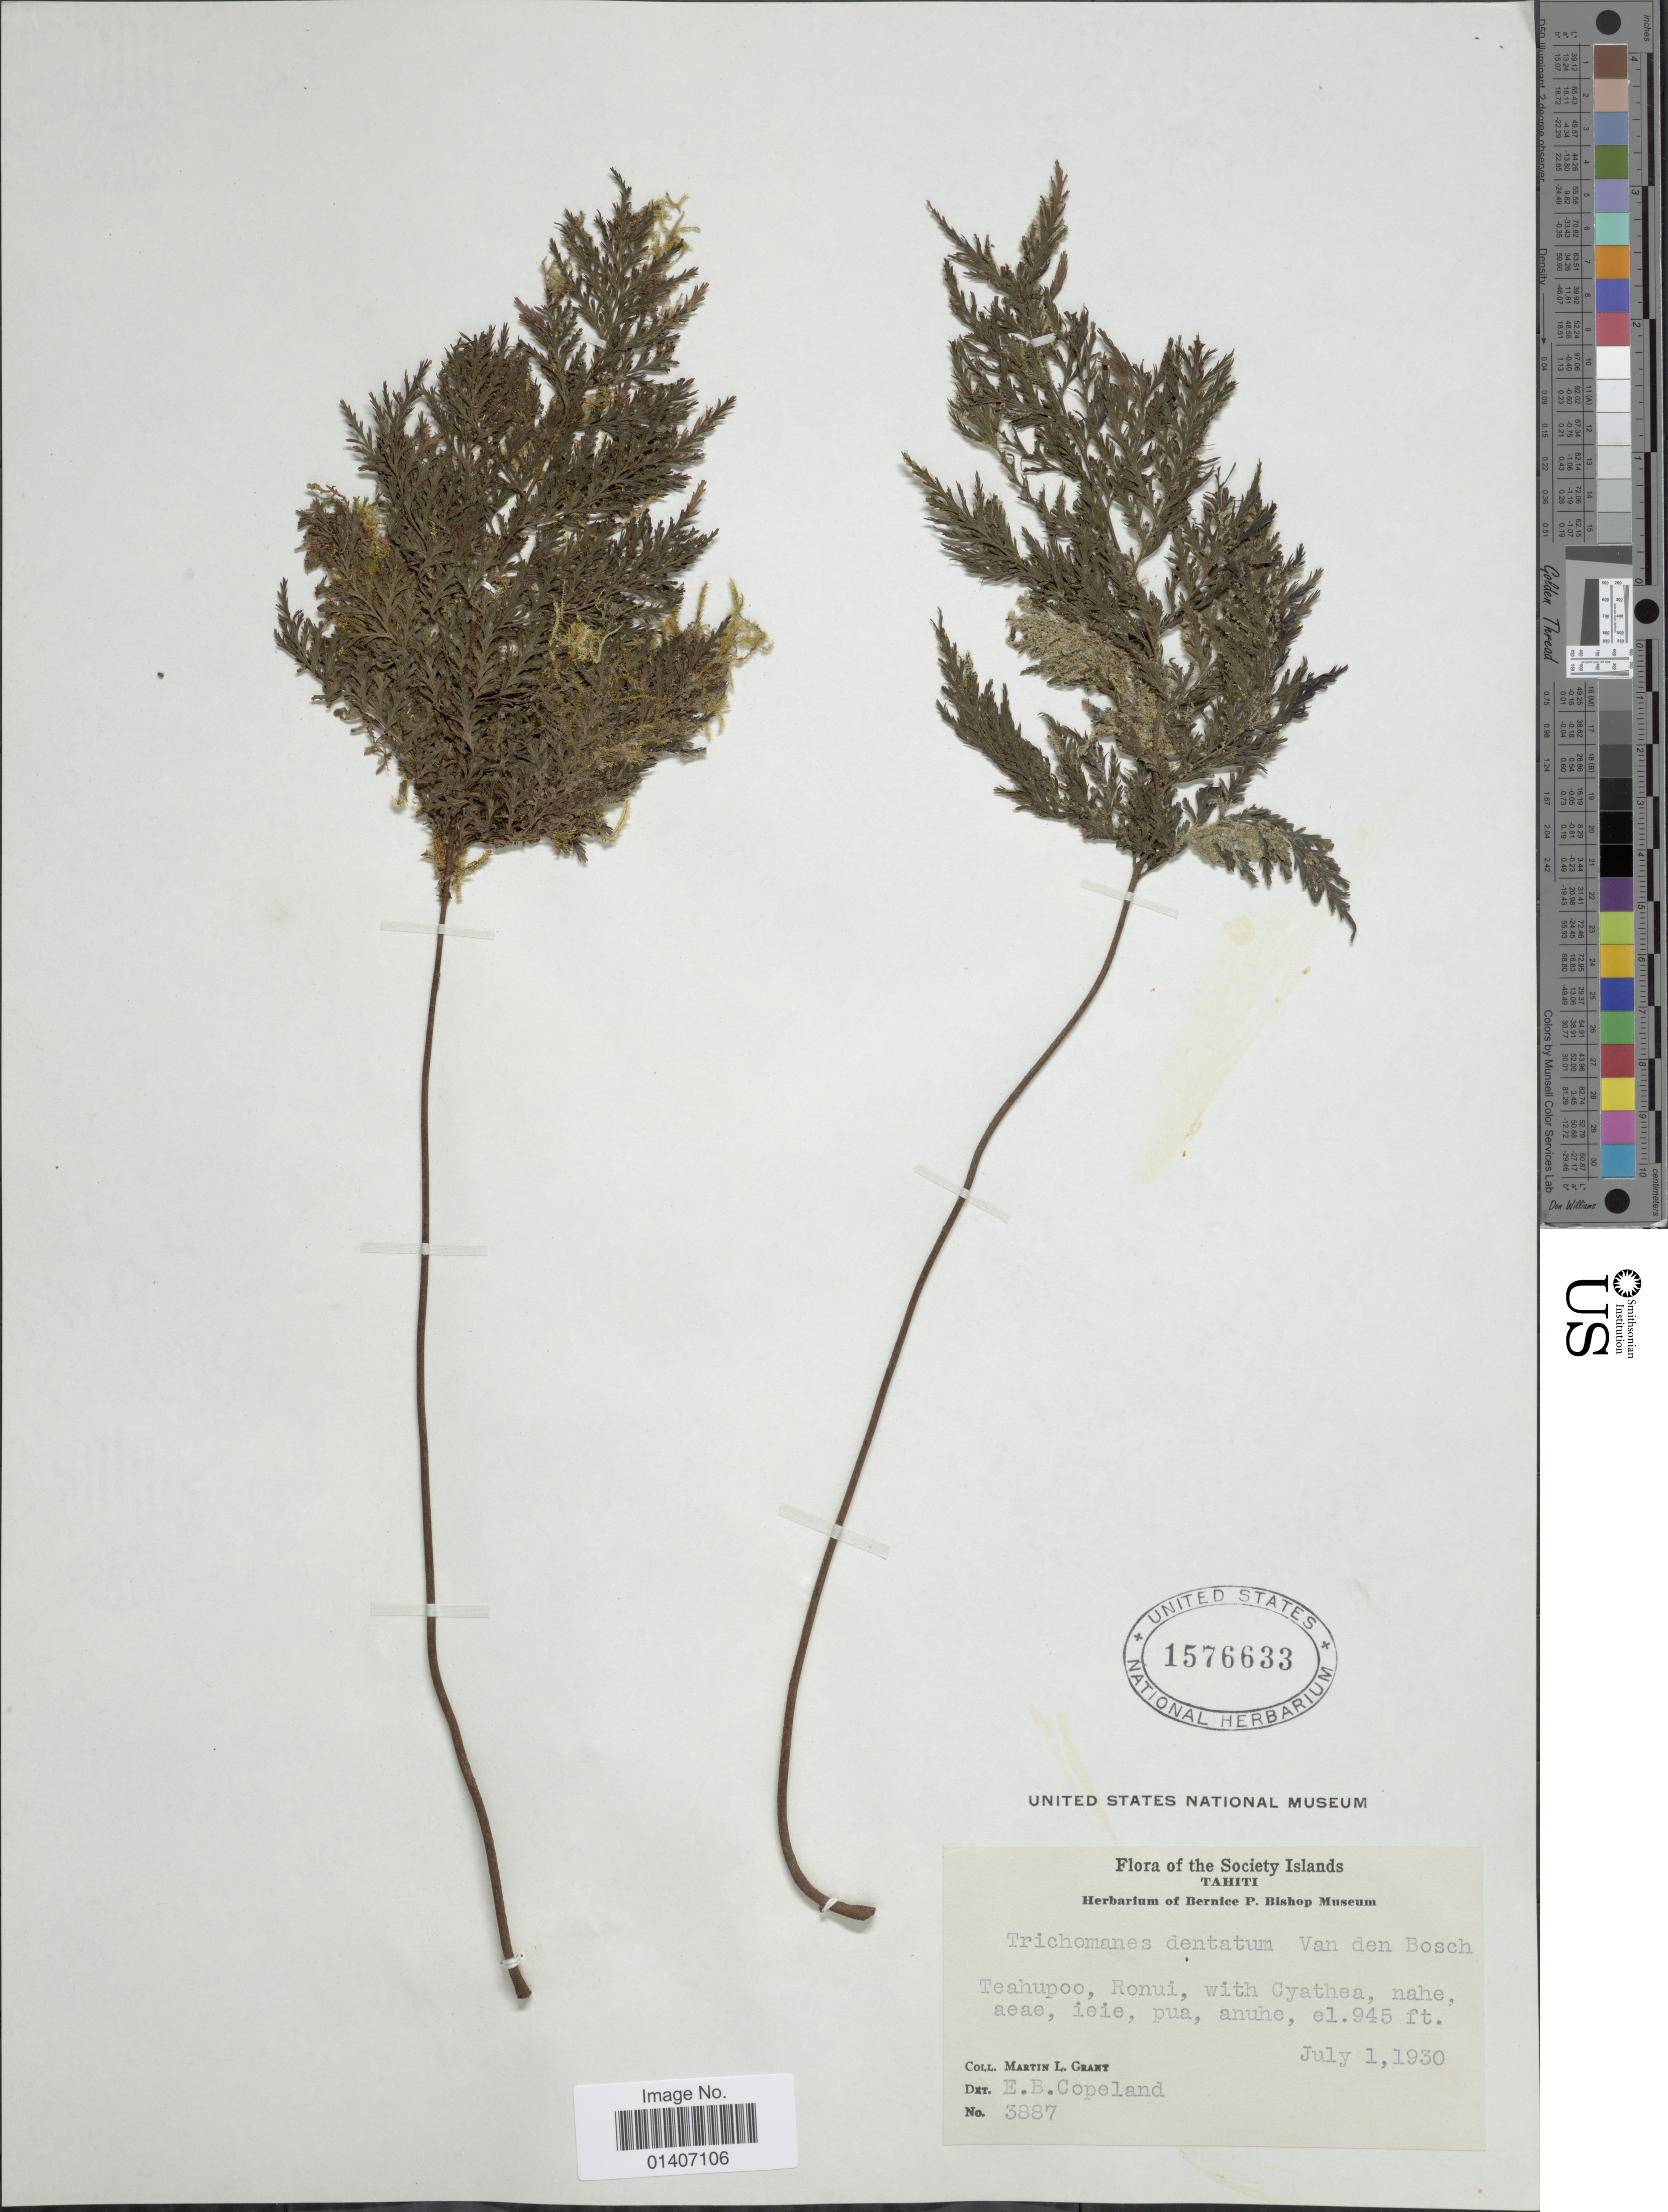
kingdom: Plantae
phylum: Tracheophyta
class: Polypodiopsida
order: Hymenophyllales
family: Hymenophyllaceae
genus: Abrodictyum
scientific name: Abrodictyum dentatum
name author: (Bosch) Ebihara & K. Iwats.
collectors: M. L. Grant & E. B. Copeland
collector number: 3887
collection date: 1930-07-01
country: French Polynesia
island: Tahiti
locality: Tahiti, Teahupoo, Ronui, Society Islands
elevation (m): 288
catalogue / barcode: US 1576633